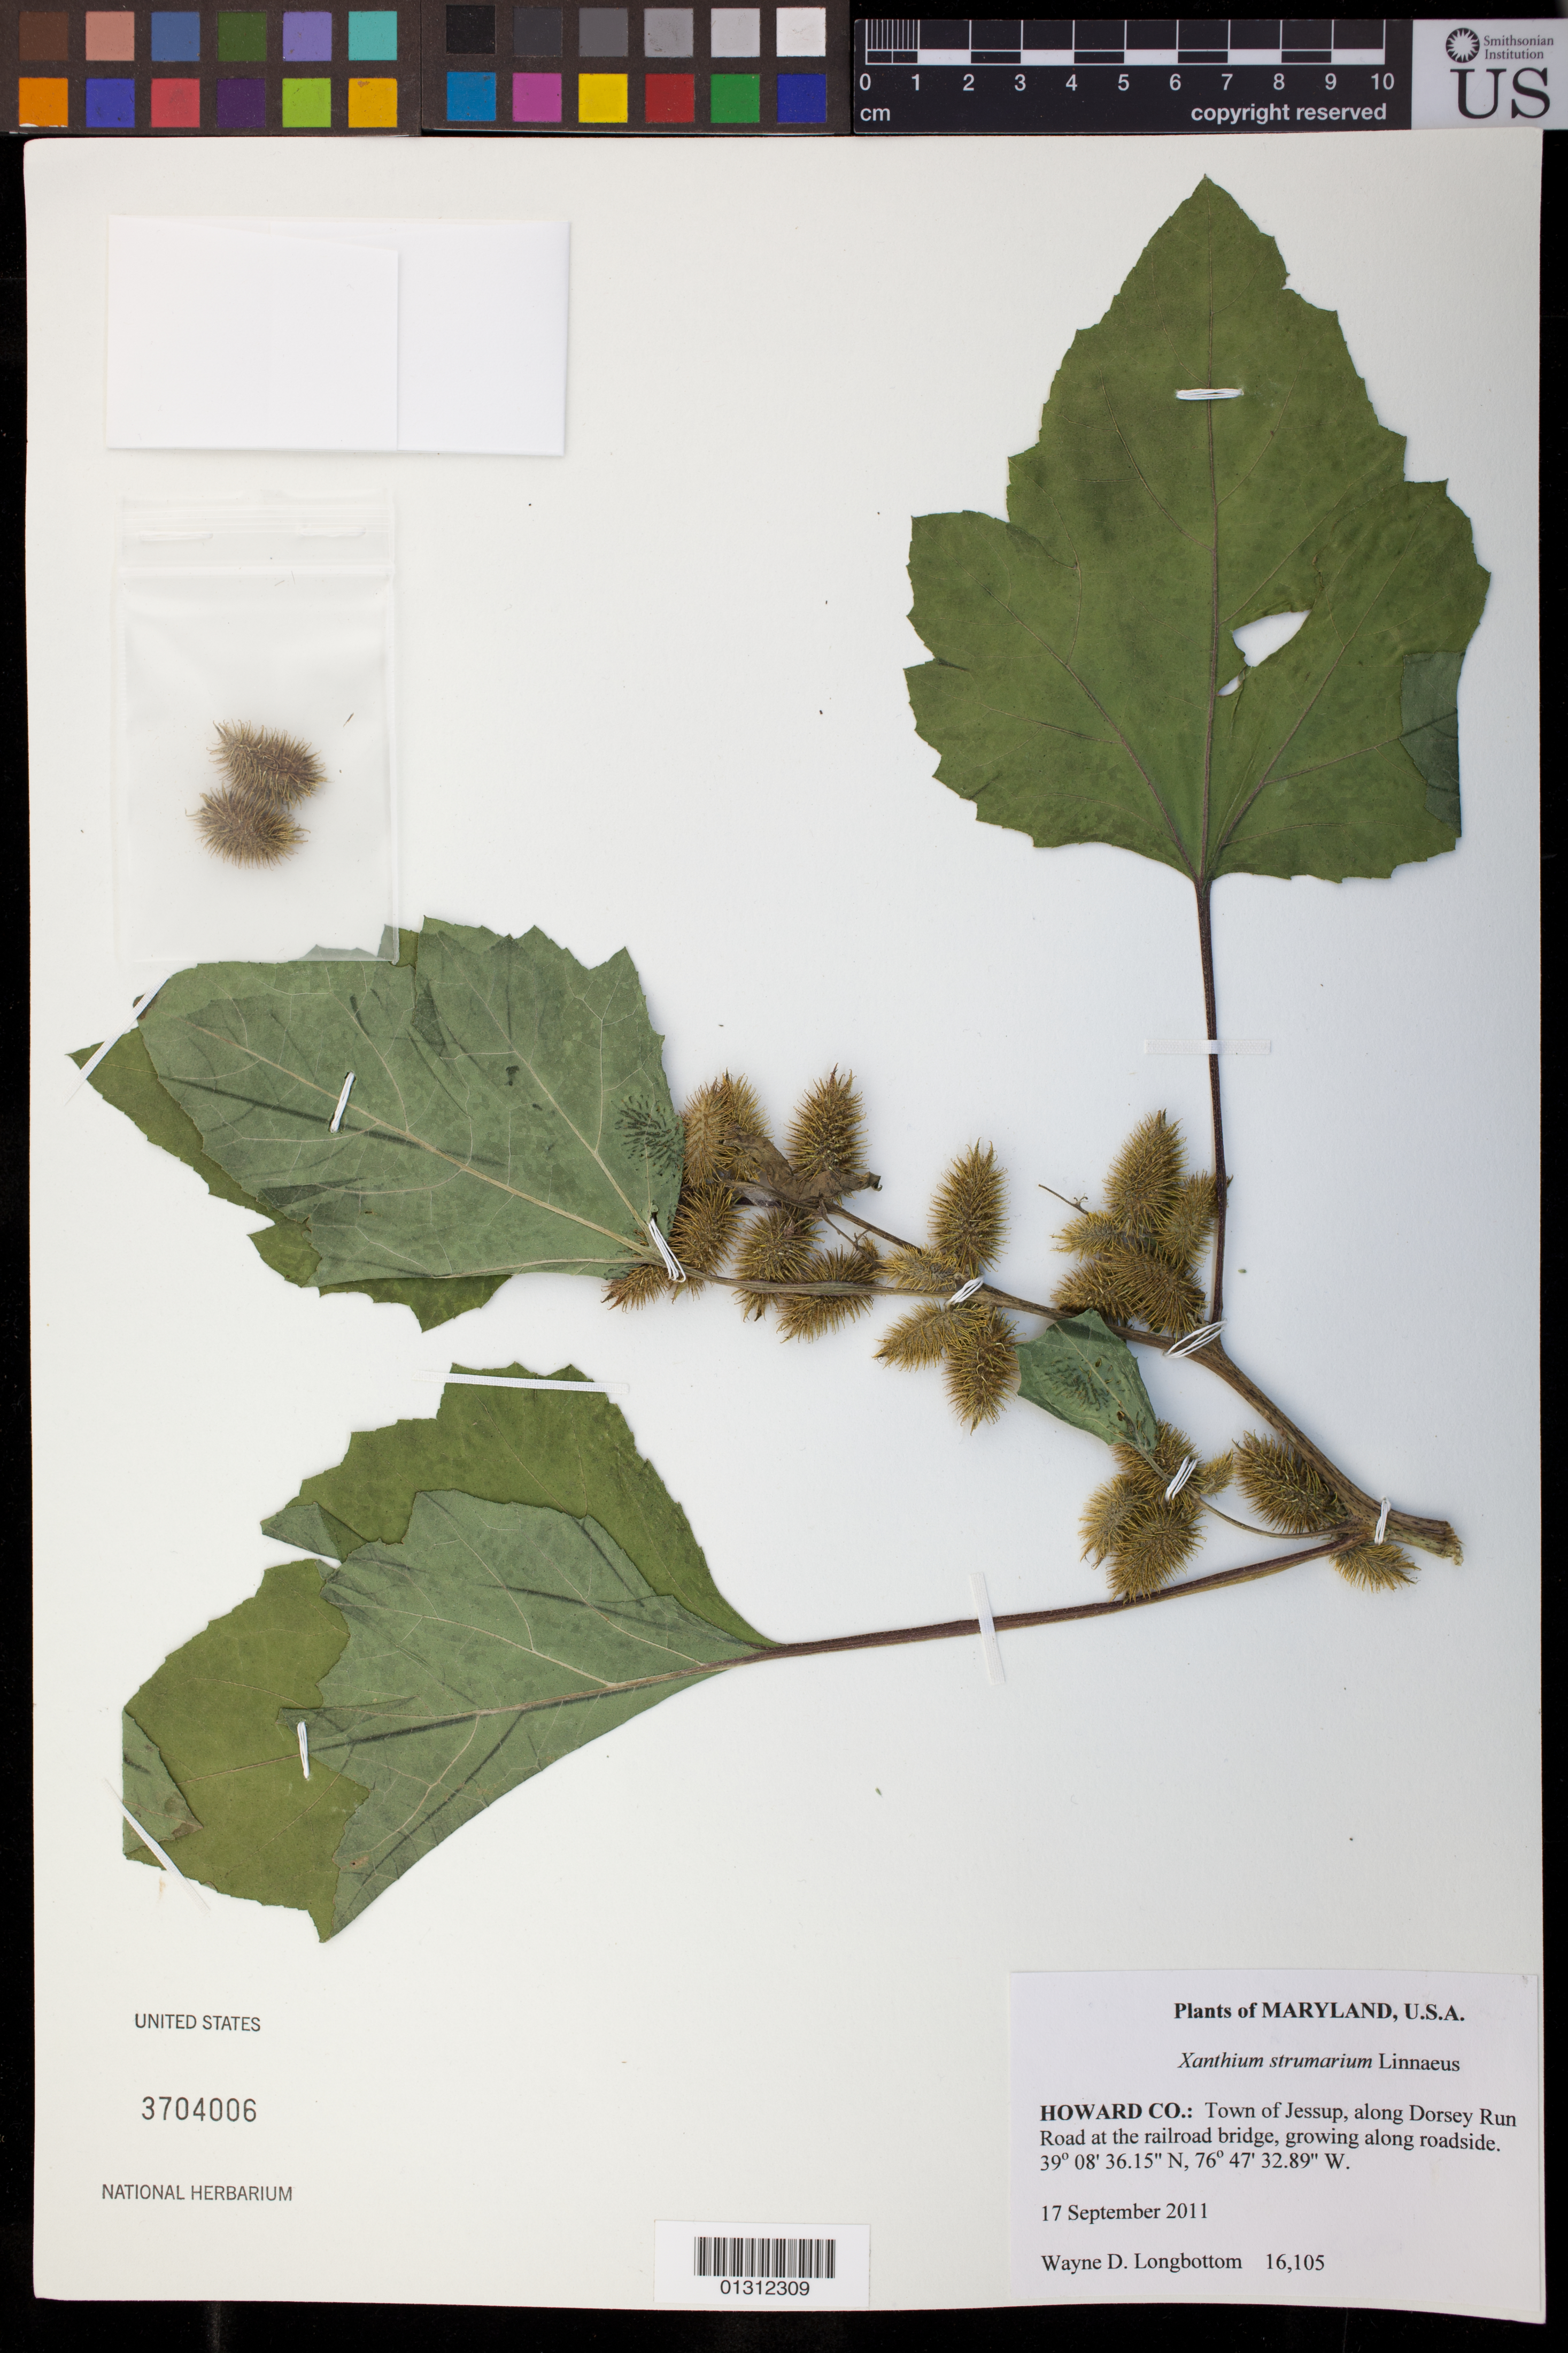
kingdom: Plantae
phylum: Tracheophyta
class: Magnoliopsida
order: Asterales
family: Asteraceae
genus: Xanthium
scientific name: Xanthium strumarium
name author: L.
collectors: W. D. Longbottom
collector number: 16105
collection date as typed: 17 September 2011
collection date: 2011-09-17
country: United States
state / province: Maryland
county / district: Howard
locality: Town of Jessup, along Dorsey Run Road at the railroad bridge, growing along roadside.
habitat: Growing along roadside.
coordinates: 39 08 36.15 N, 76 47 32.89 W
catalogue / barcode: US 3704006